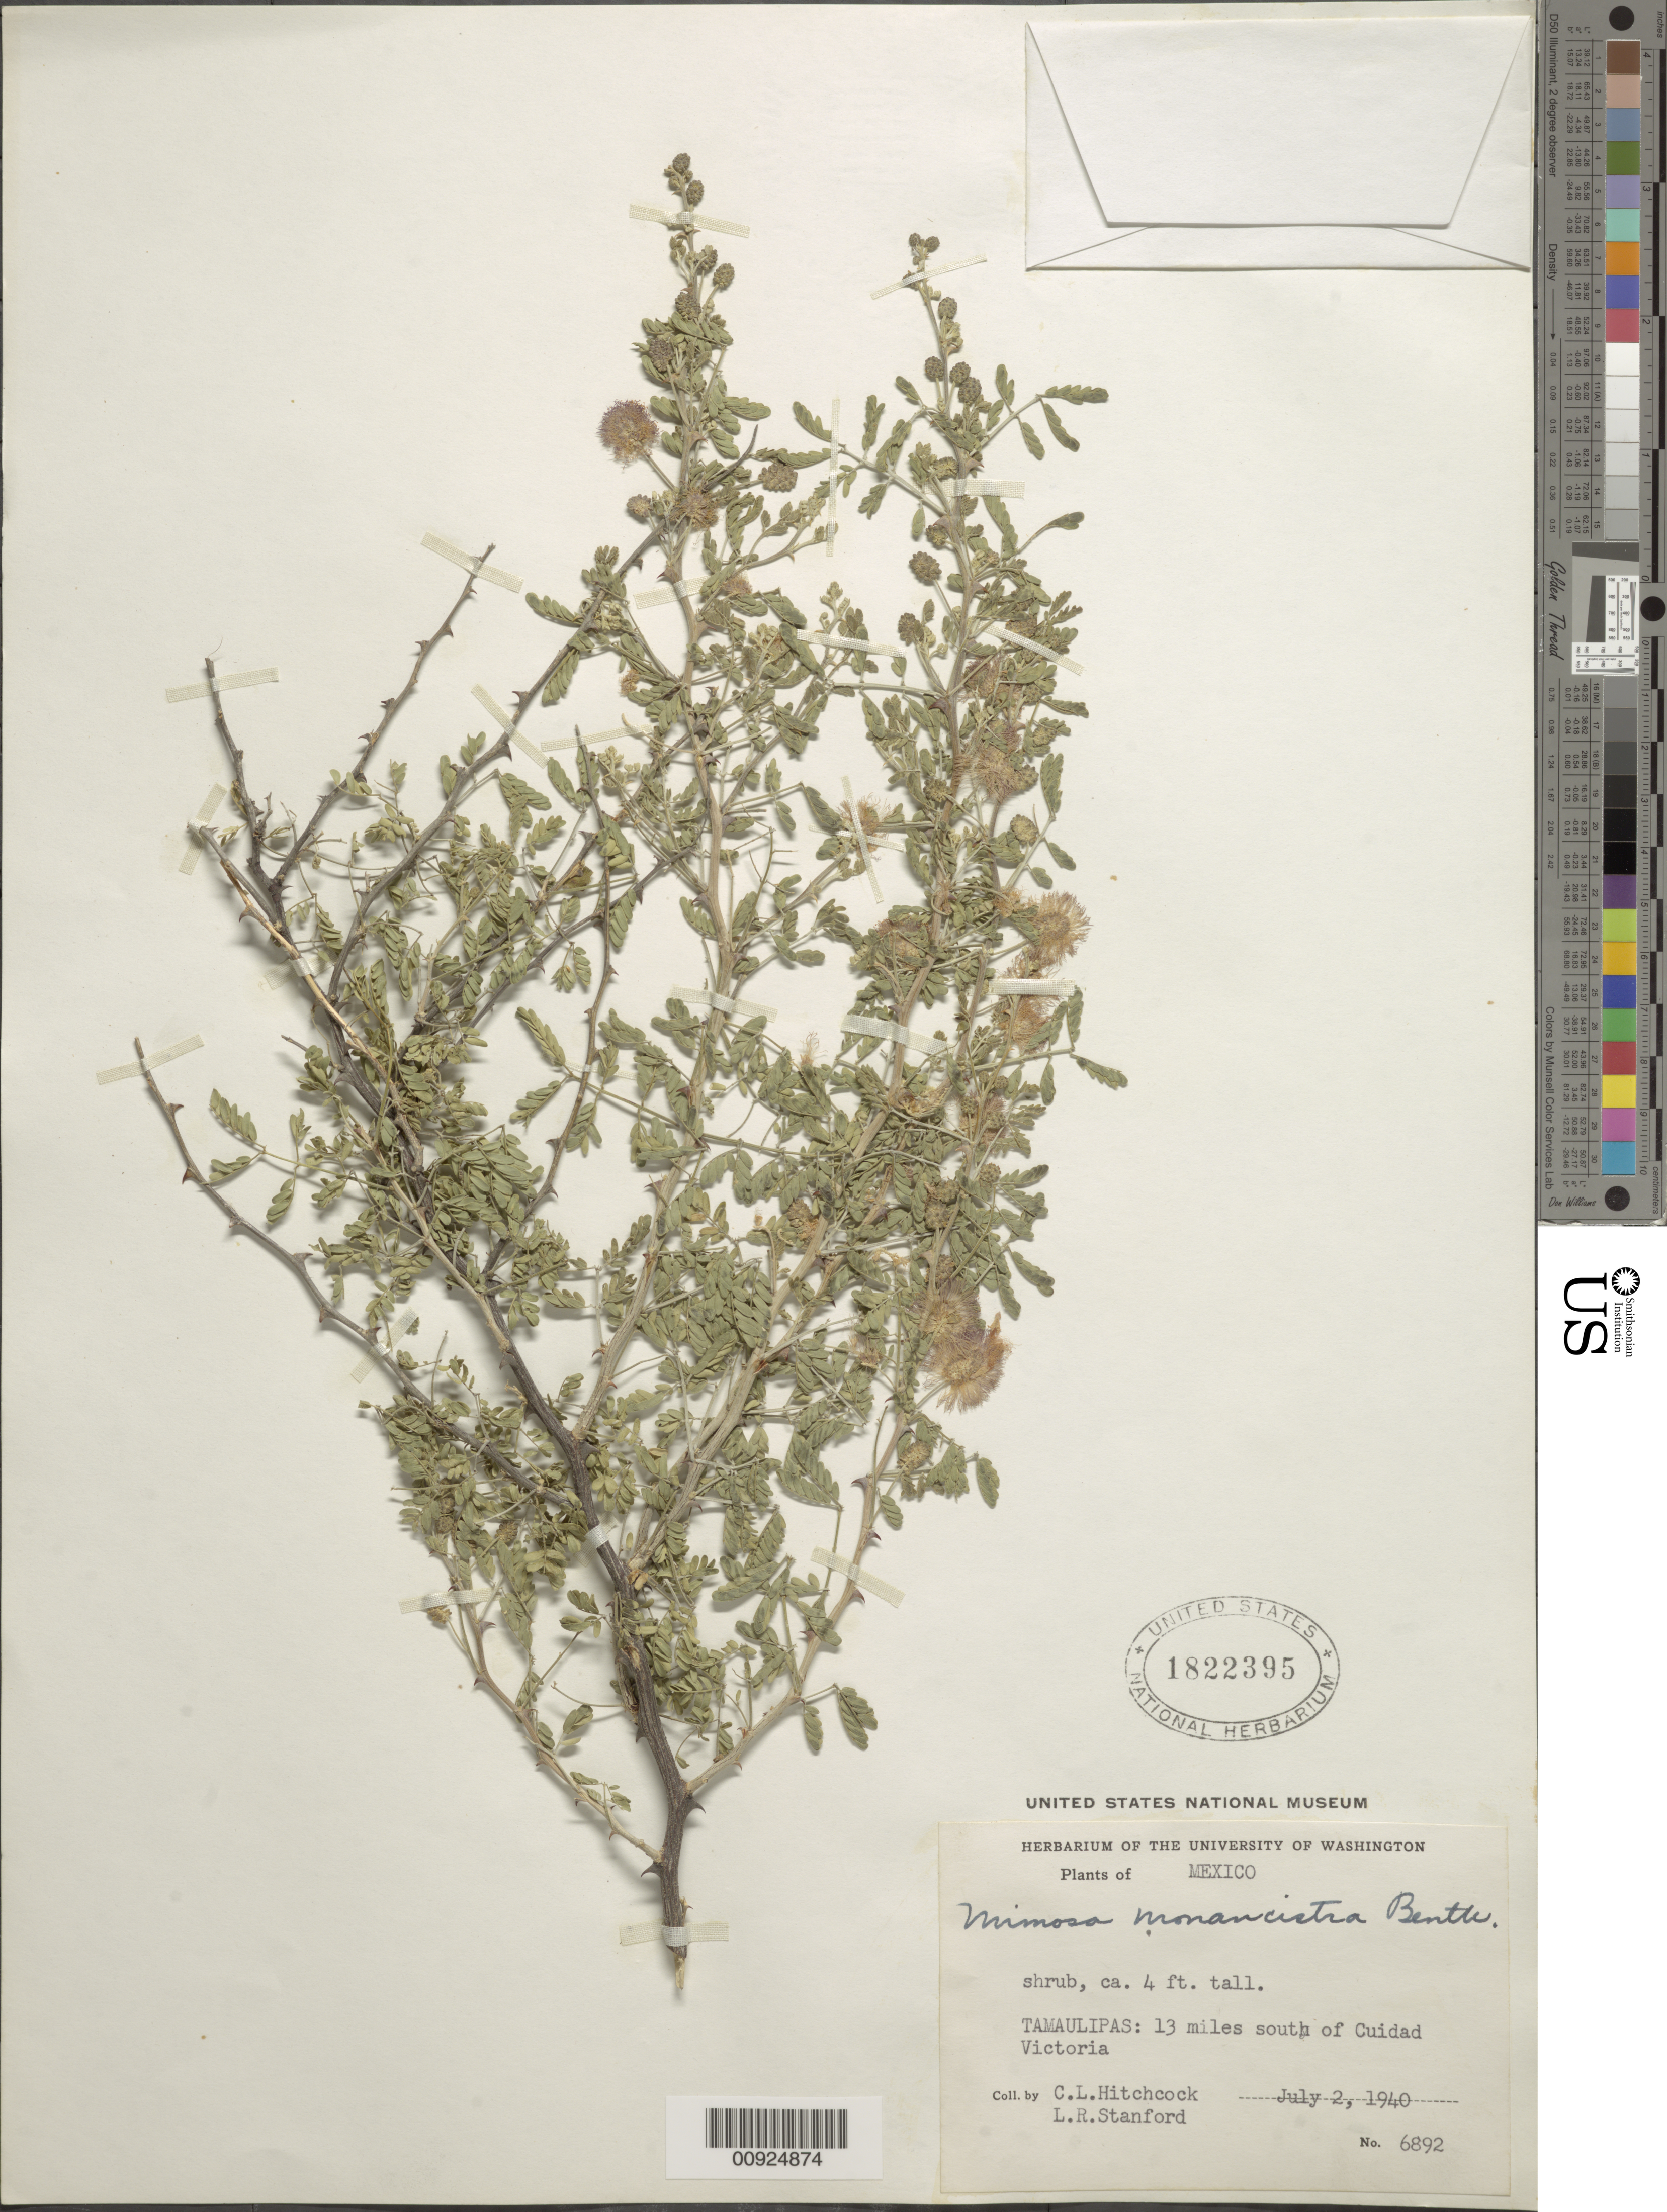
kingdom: Plantae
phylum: Tracheophyta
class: Magnoliopsida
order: Fabales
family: Fabaceae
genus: Mimosa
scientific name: Mimosa monancistra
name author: Benth.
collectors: C. L. Hitchcock & L. R. Stanford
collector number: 6892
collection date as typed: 02 Jul 1940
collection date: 1940-07-02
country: Mexico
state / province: Tamaulipas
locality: Tamaulipas: 13 miles south of Ciudad Victoria.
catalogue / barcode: US 1822395